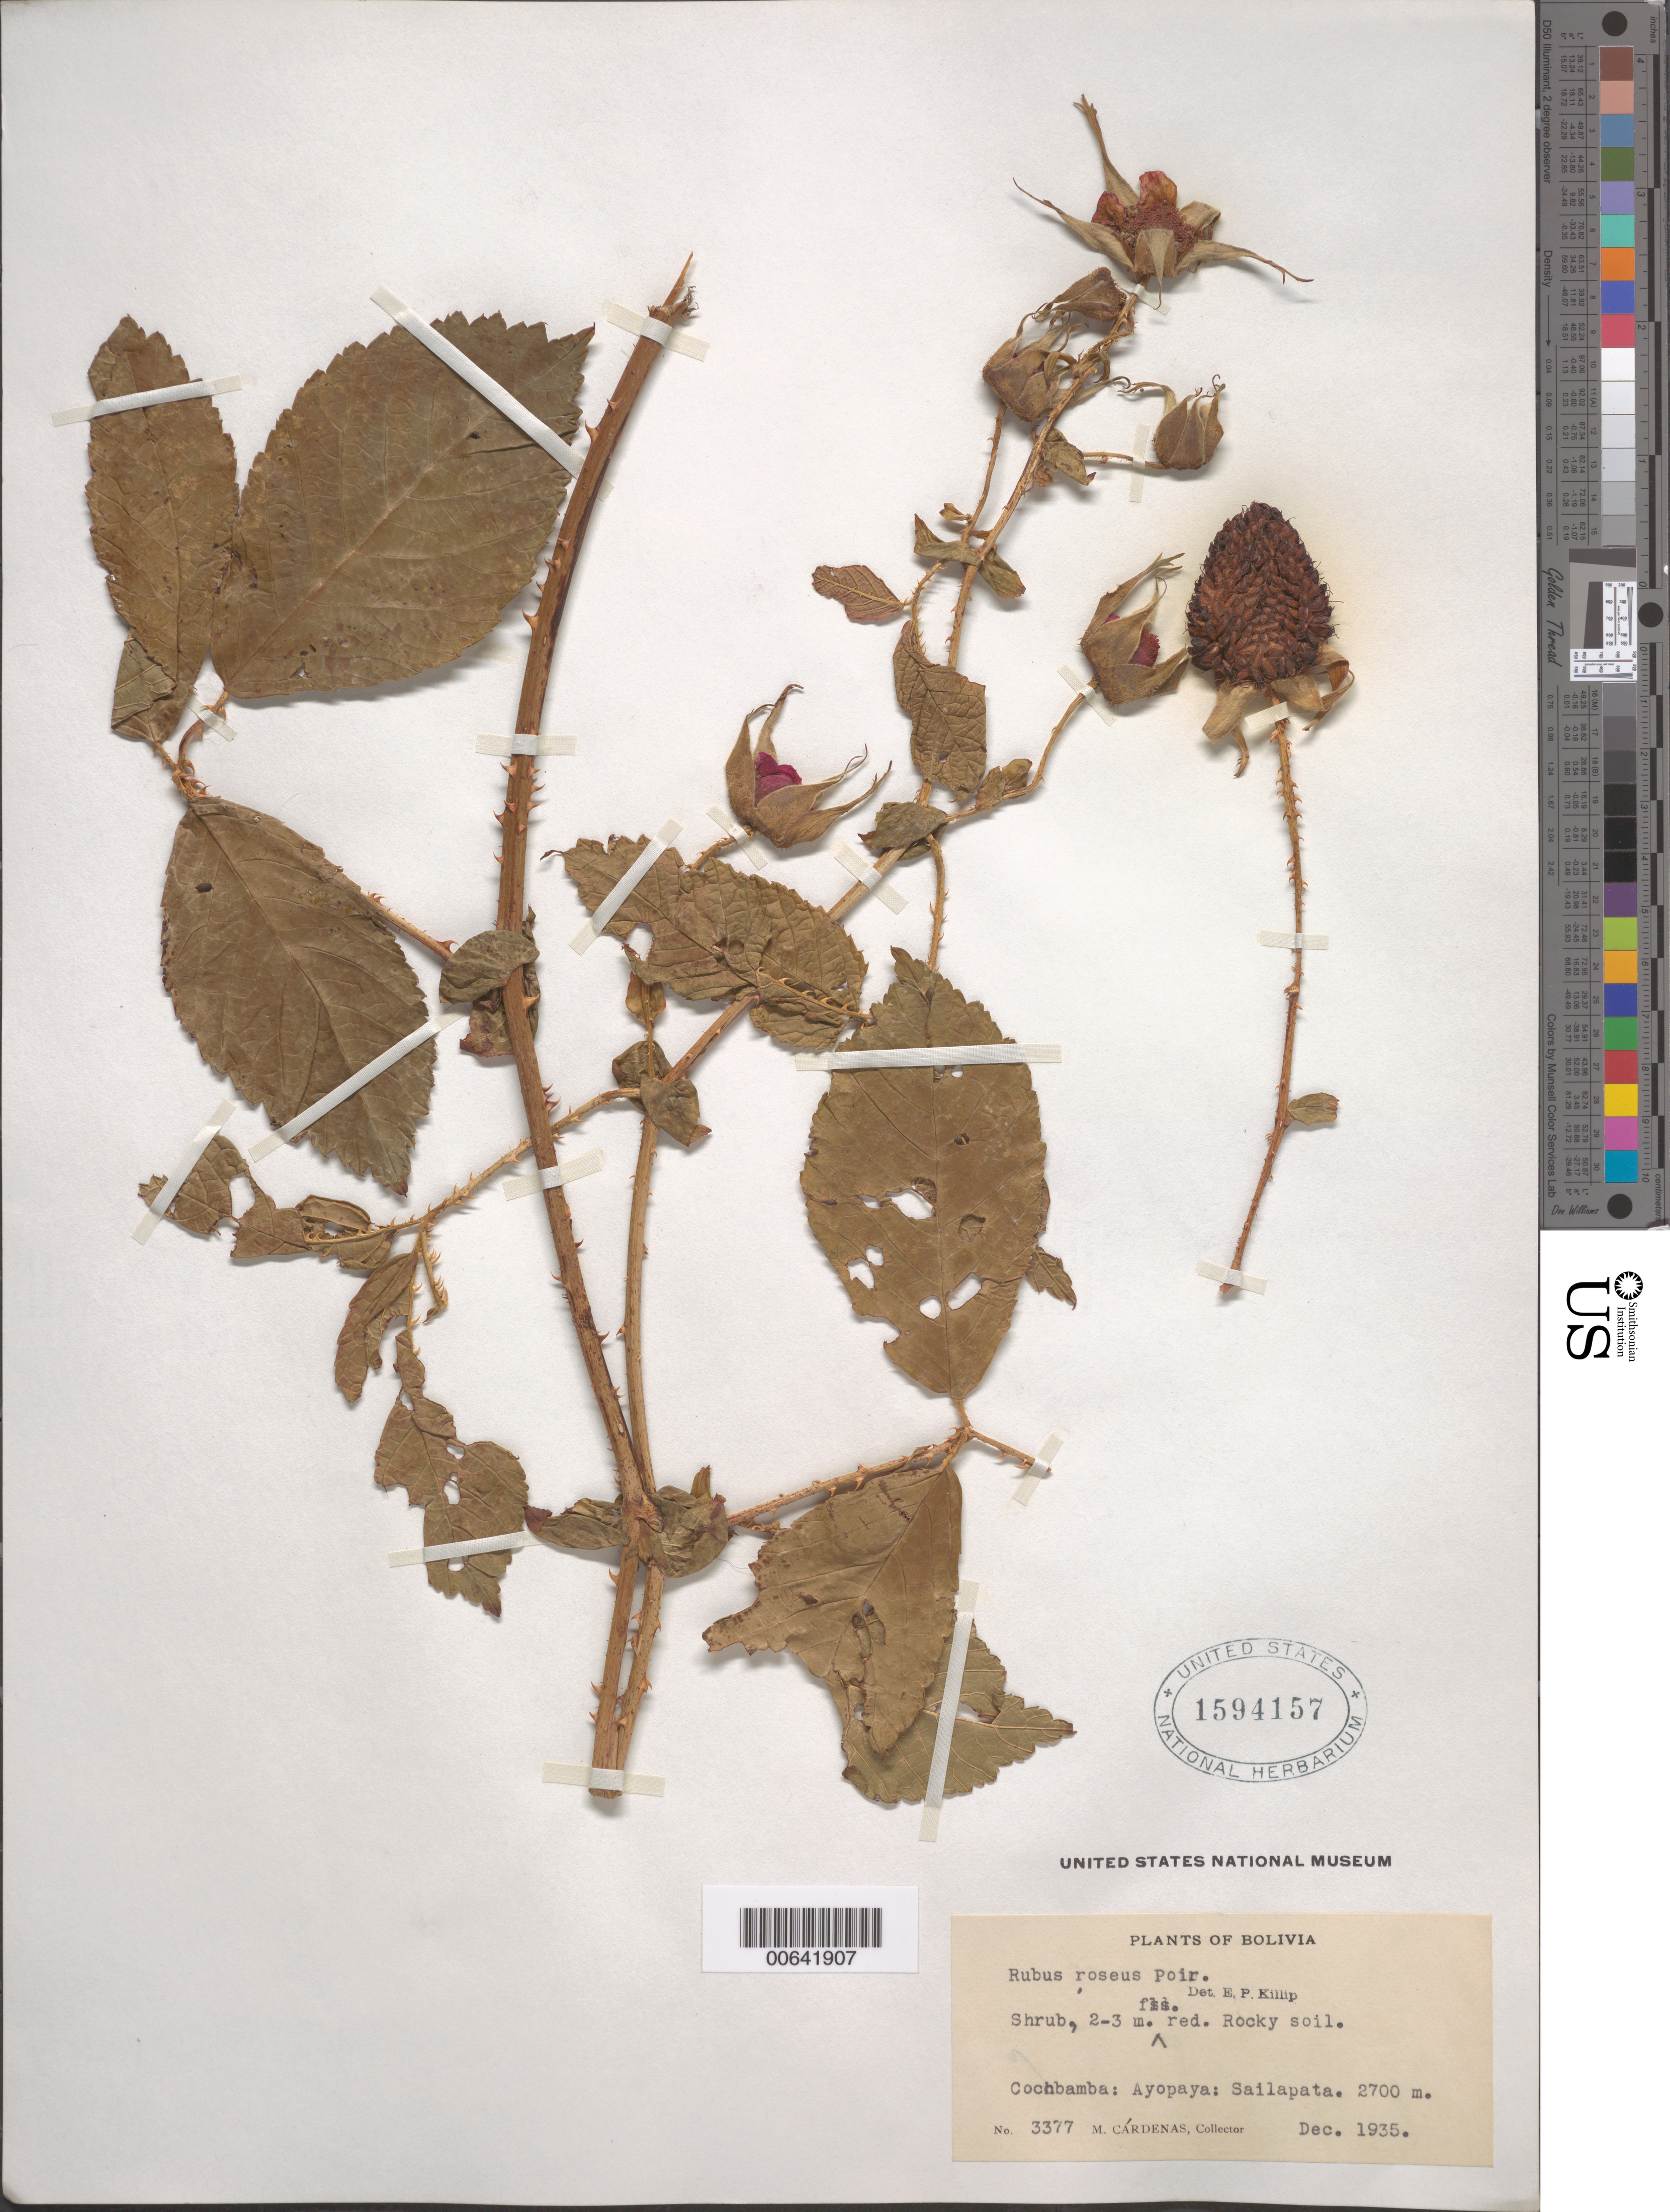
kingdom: Plantae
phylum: Tracheophyta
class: Magnoliopsida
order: Rosales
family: Rosaceae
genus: Rubus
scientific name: Rubus roseus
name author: Poir.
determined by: Killip, Ellsworth P.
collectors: M. Cárdenas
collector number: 3377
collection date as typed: Dec 1935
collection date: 1935-12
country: Bolivia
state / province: Cochabamba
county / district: Ayopaya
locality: Ayopaya , Sailapata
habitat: Suelo rocoso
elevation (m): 2700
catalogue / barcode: US 1594157